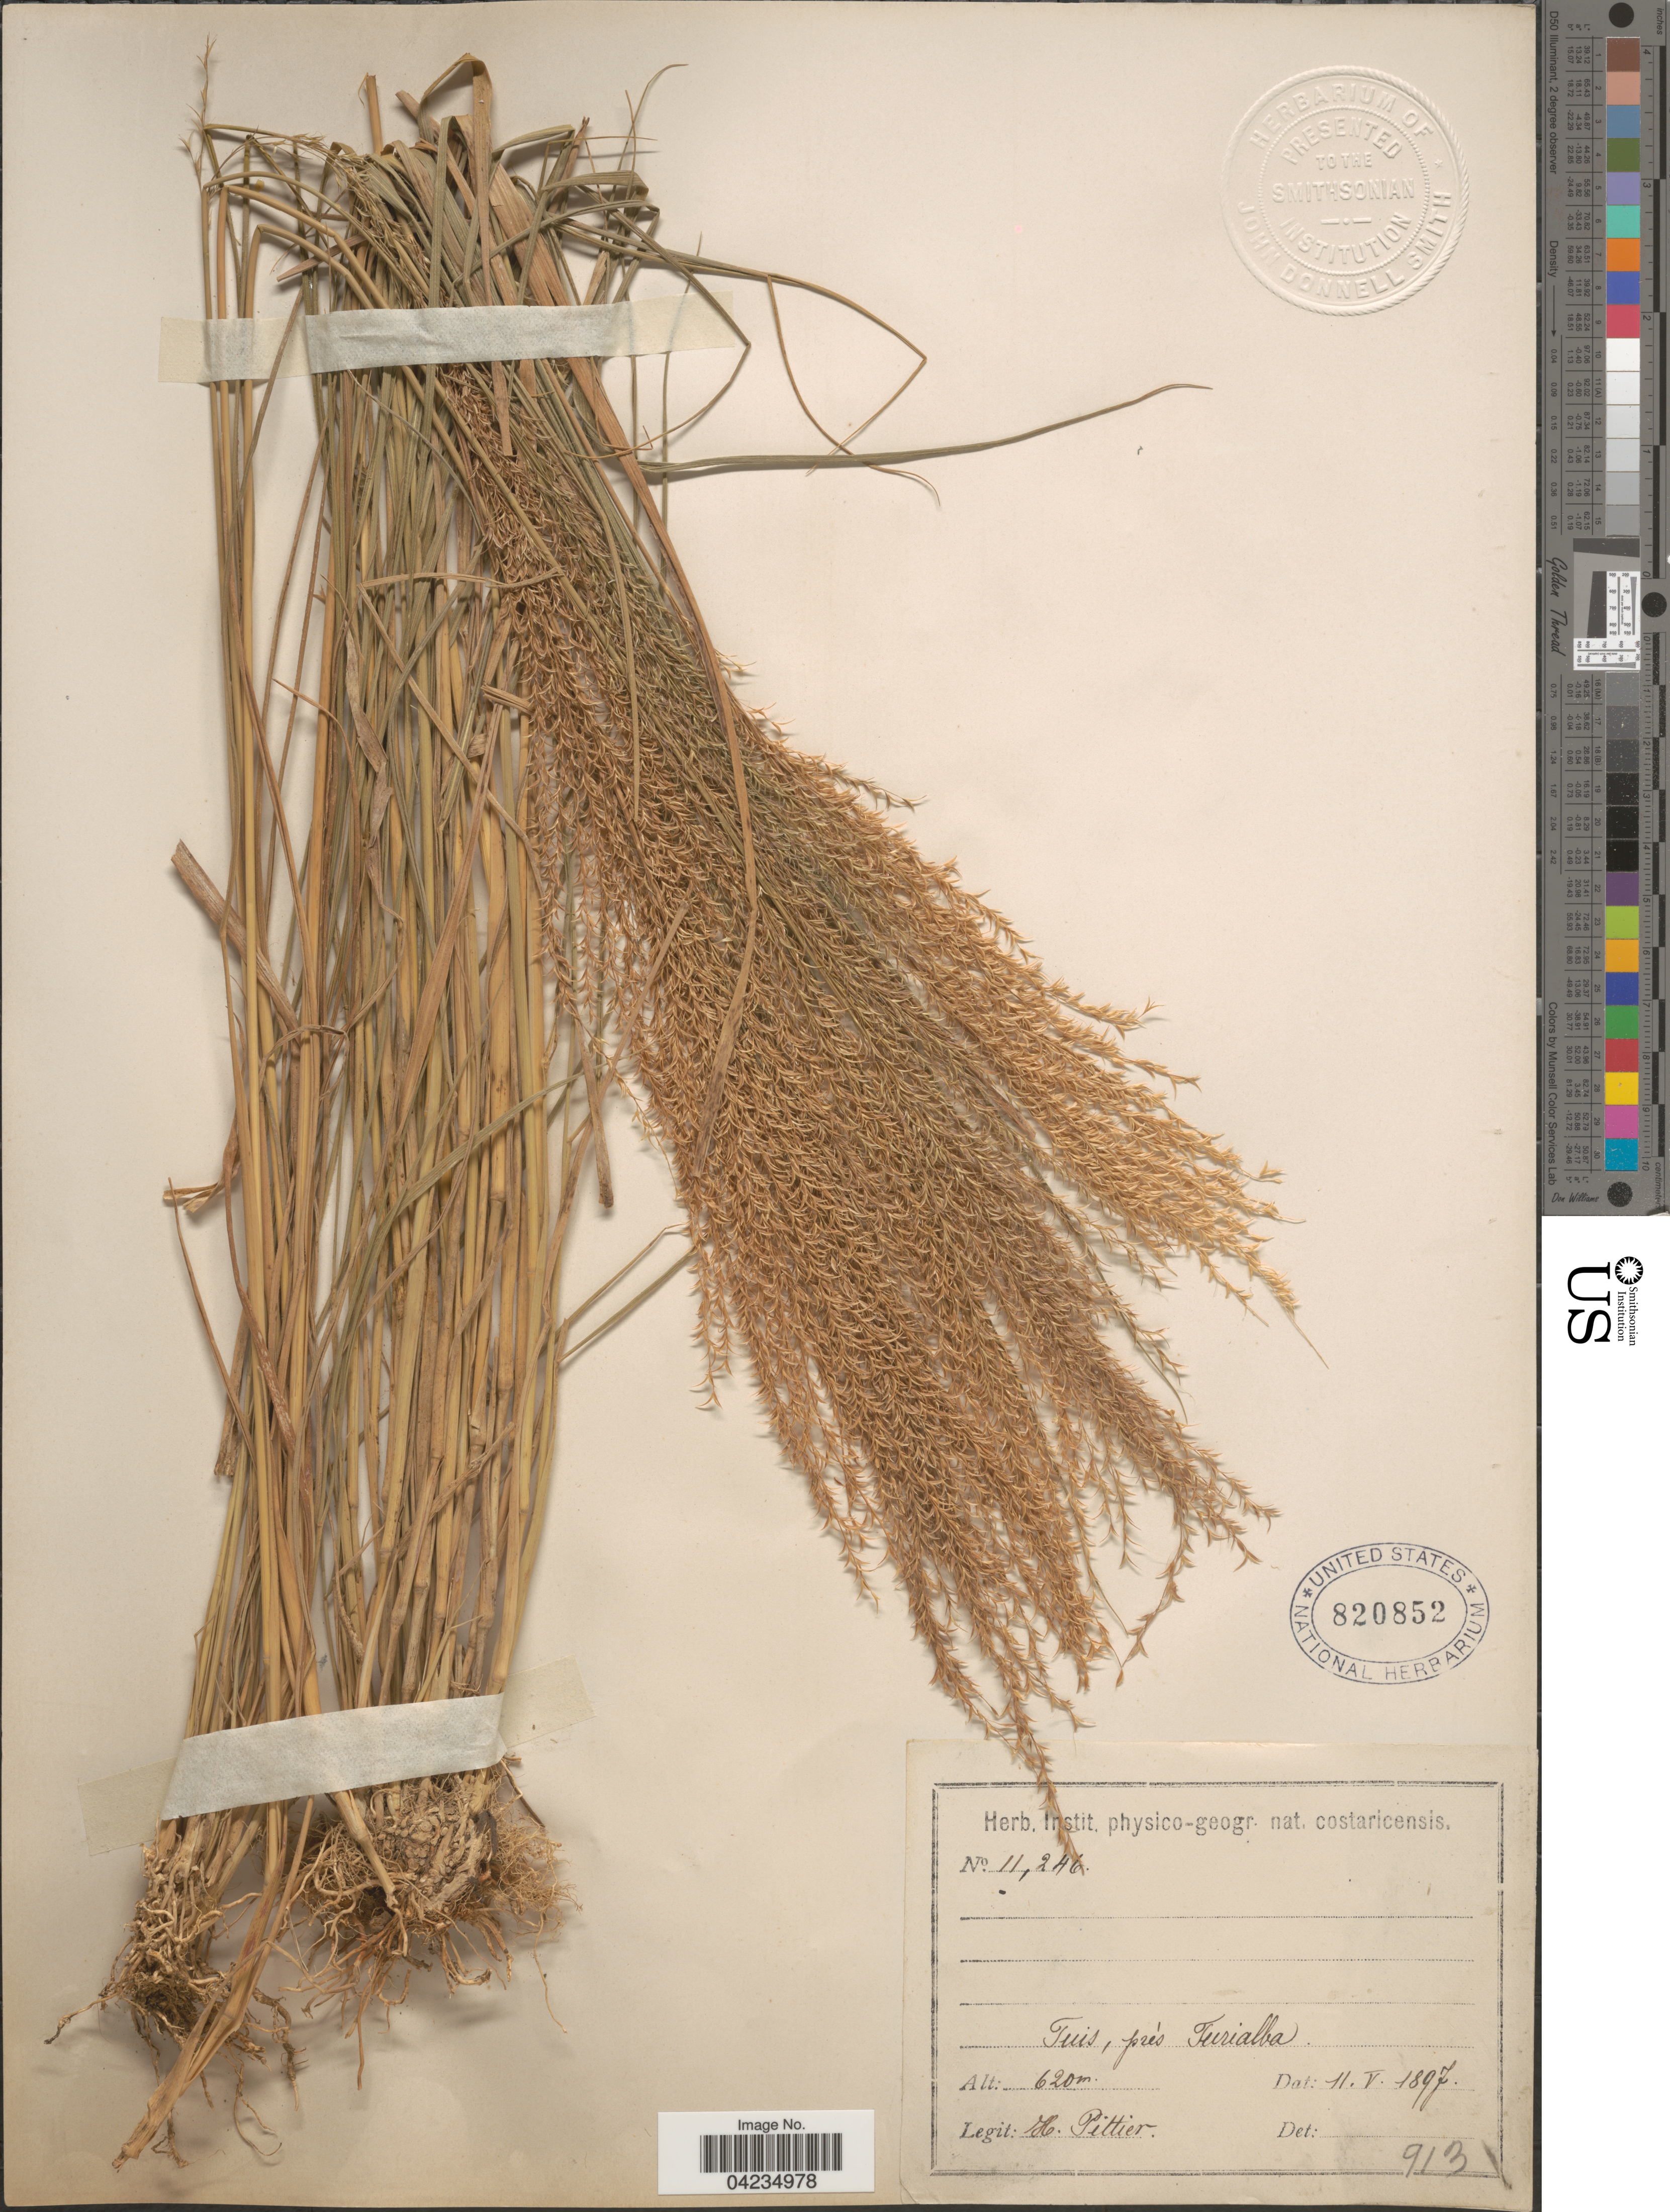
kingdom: Plantae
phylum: Tracheophyta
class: Liliopsida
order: Poales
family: Poaceae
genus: Arundinella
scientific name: Arundinella berteroniana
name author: (Schult.) Hitchc. & Chase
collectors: H. F. Pittier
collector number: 11246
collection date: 1897-05-11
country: Costa Rica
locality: Tuis, près Turialba.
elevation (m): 620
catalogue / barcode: US 820852